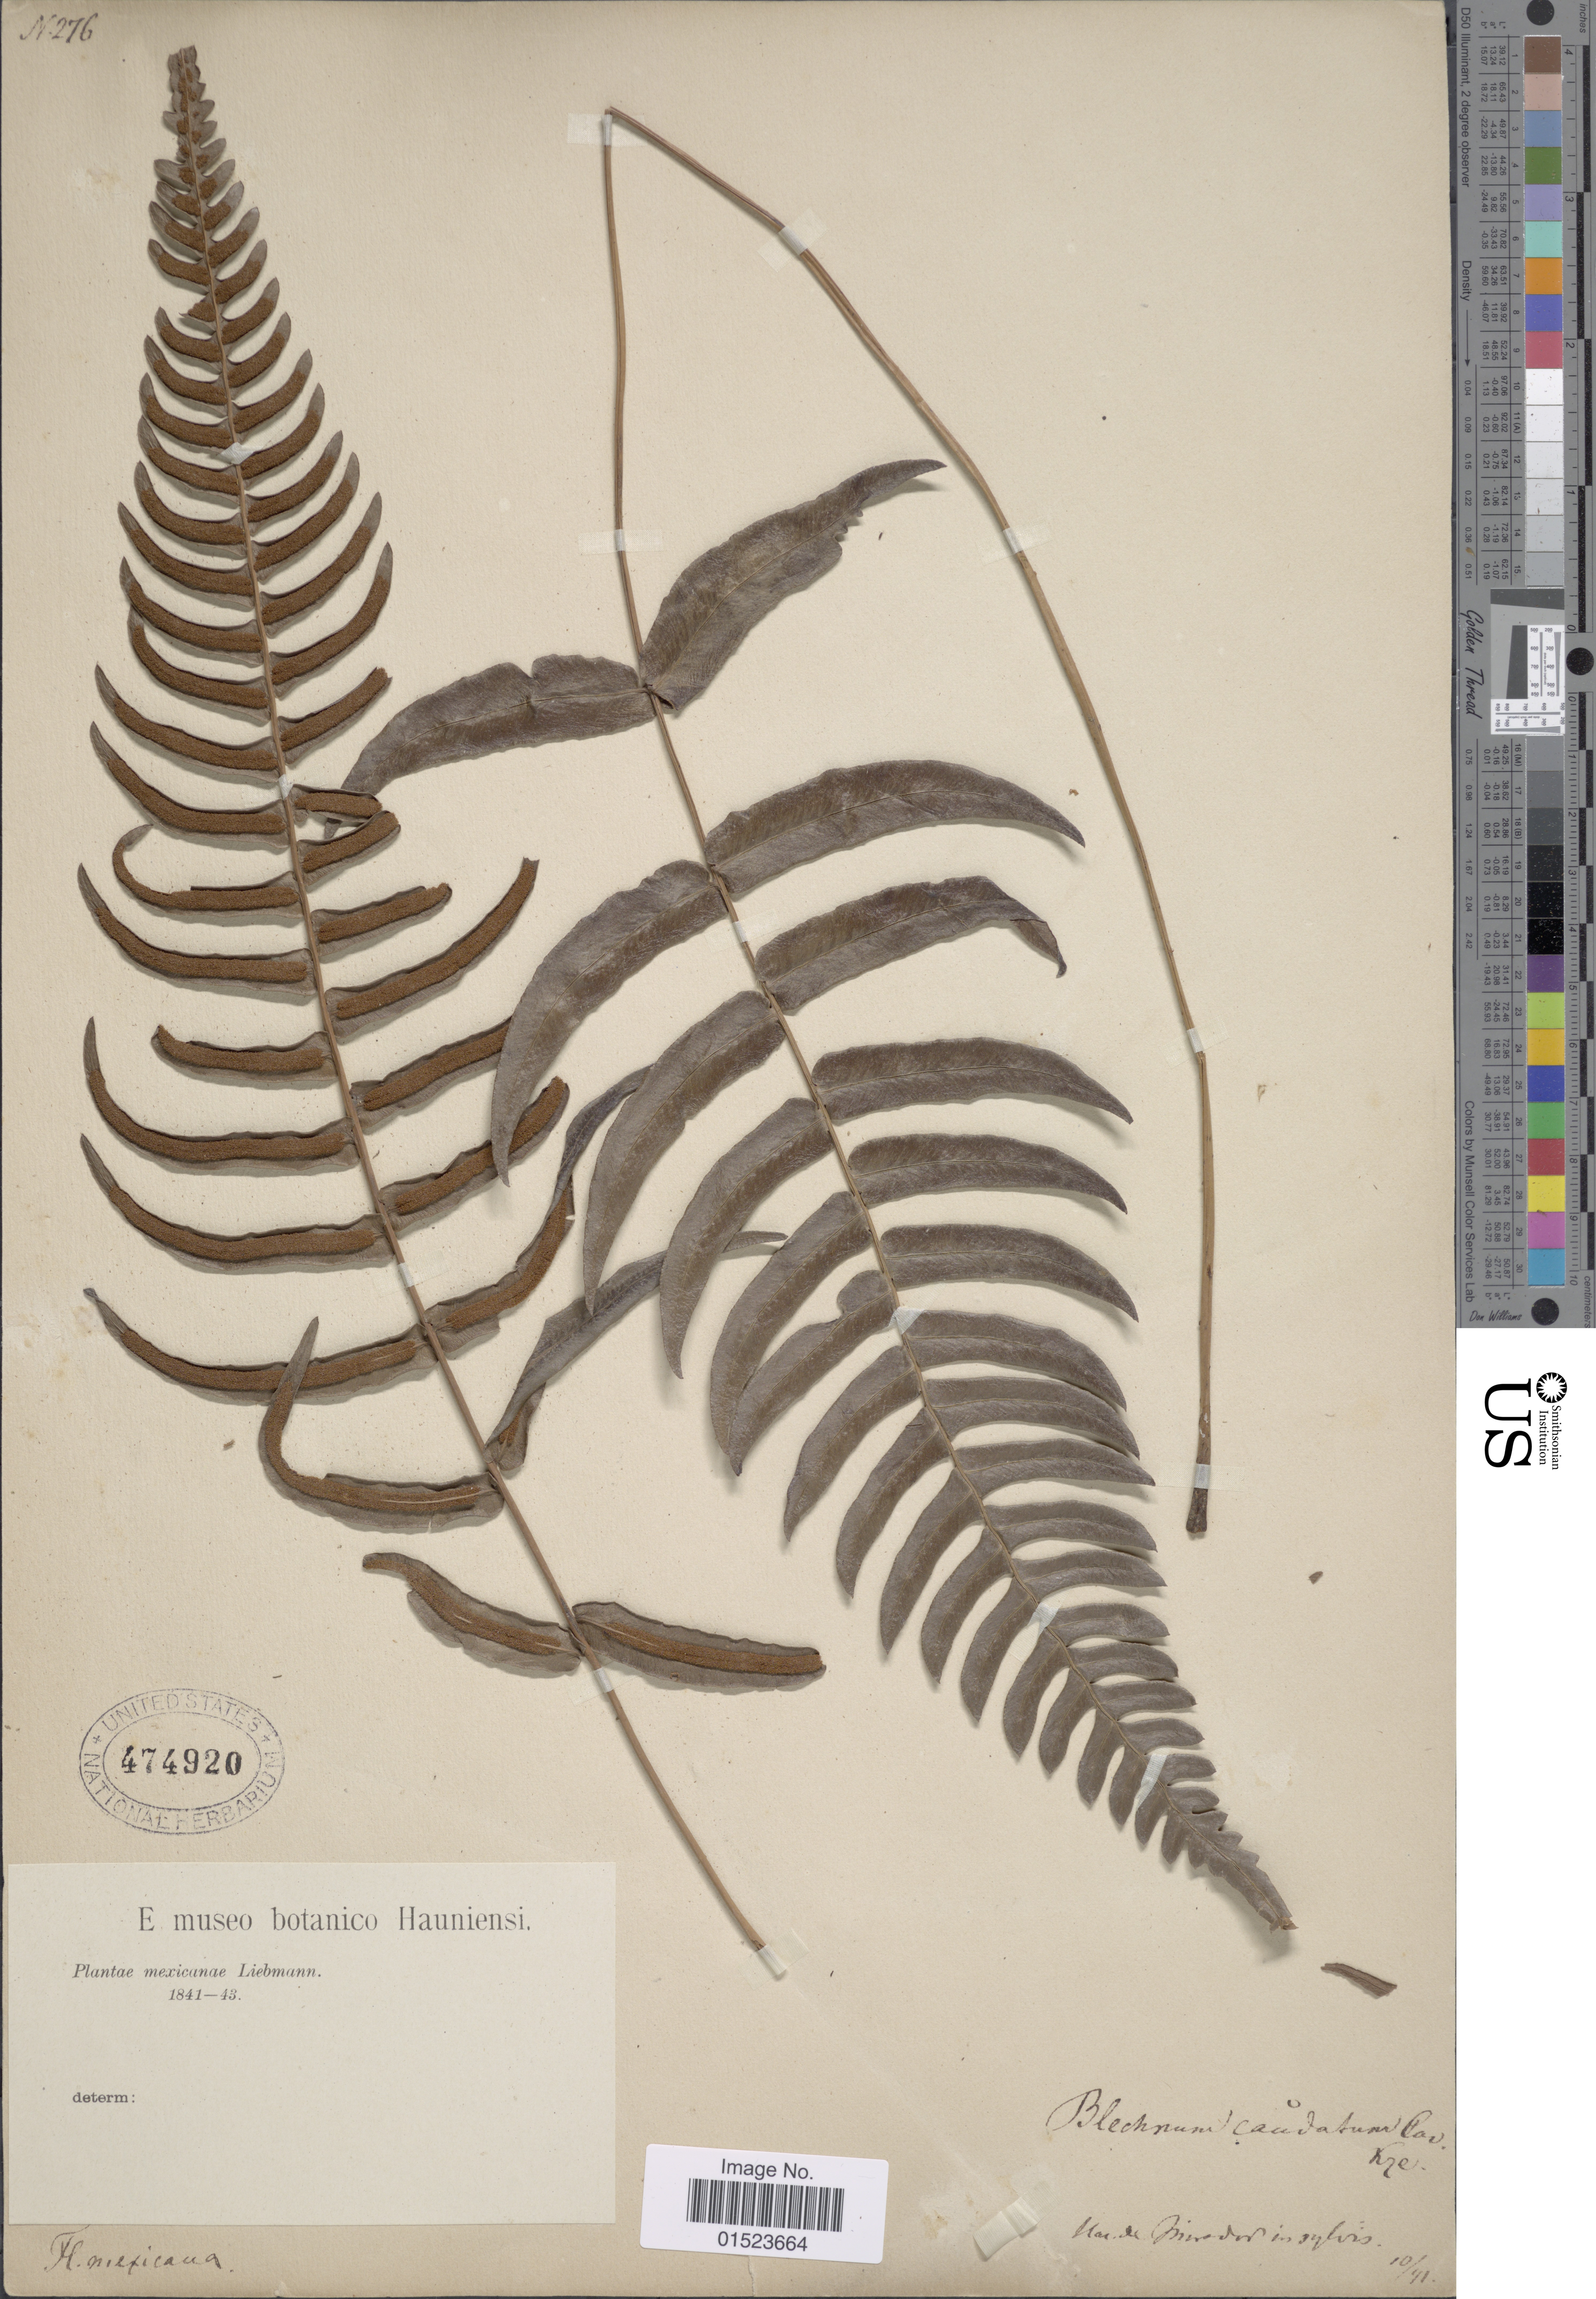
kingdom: Plantae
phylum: Tracheophyta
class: Polypodiopsida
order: Polypodiales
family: Blechnaceae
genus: Blechnum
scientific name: Blechnum caudatum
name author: Cav.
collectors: Liebmann, --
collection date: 1841-10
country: Mexico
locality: Mirador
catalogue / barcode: US 474920